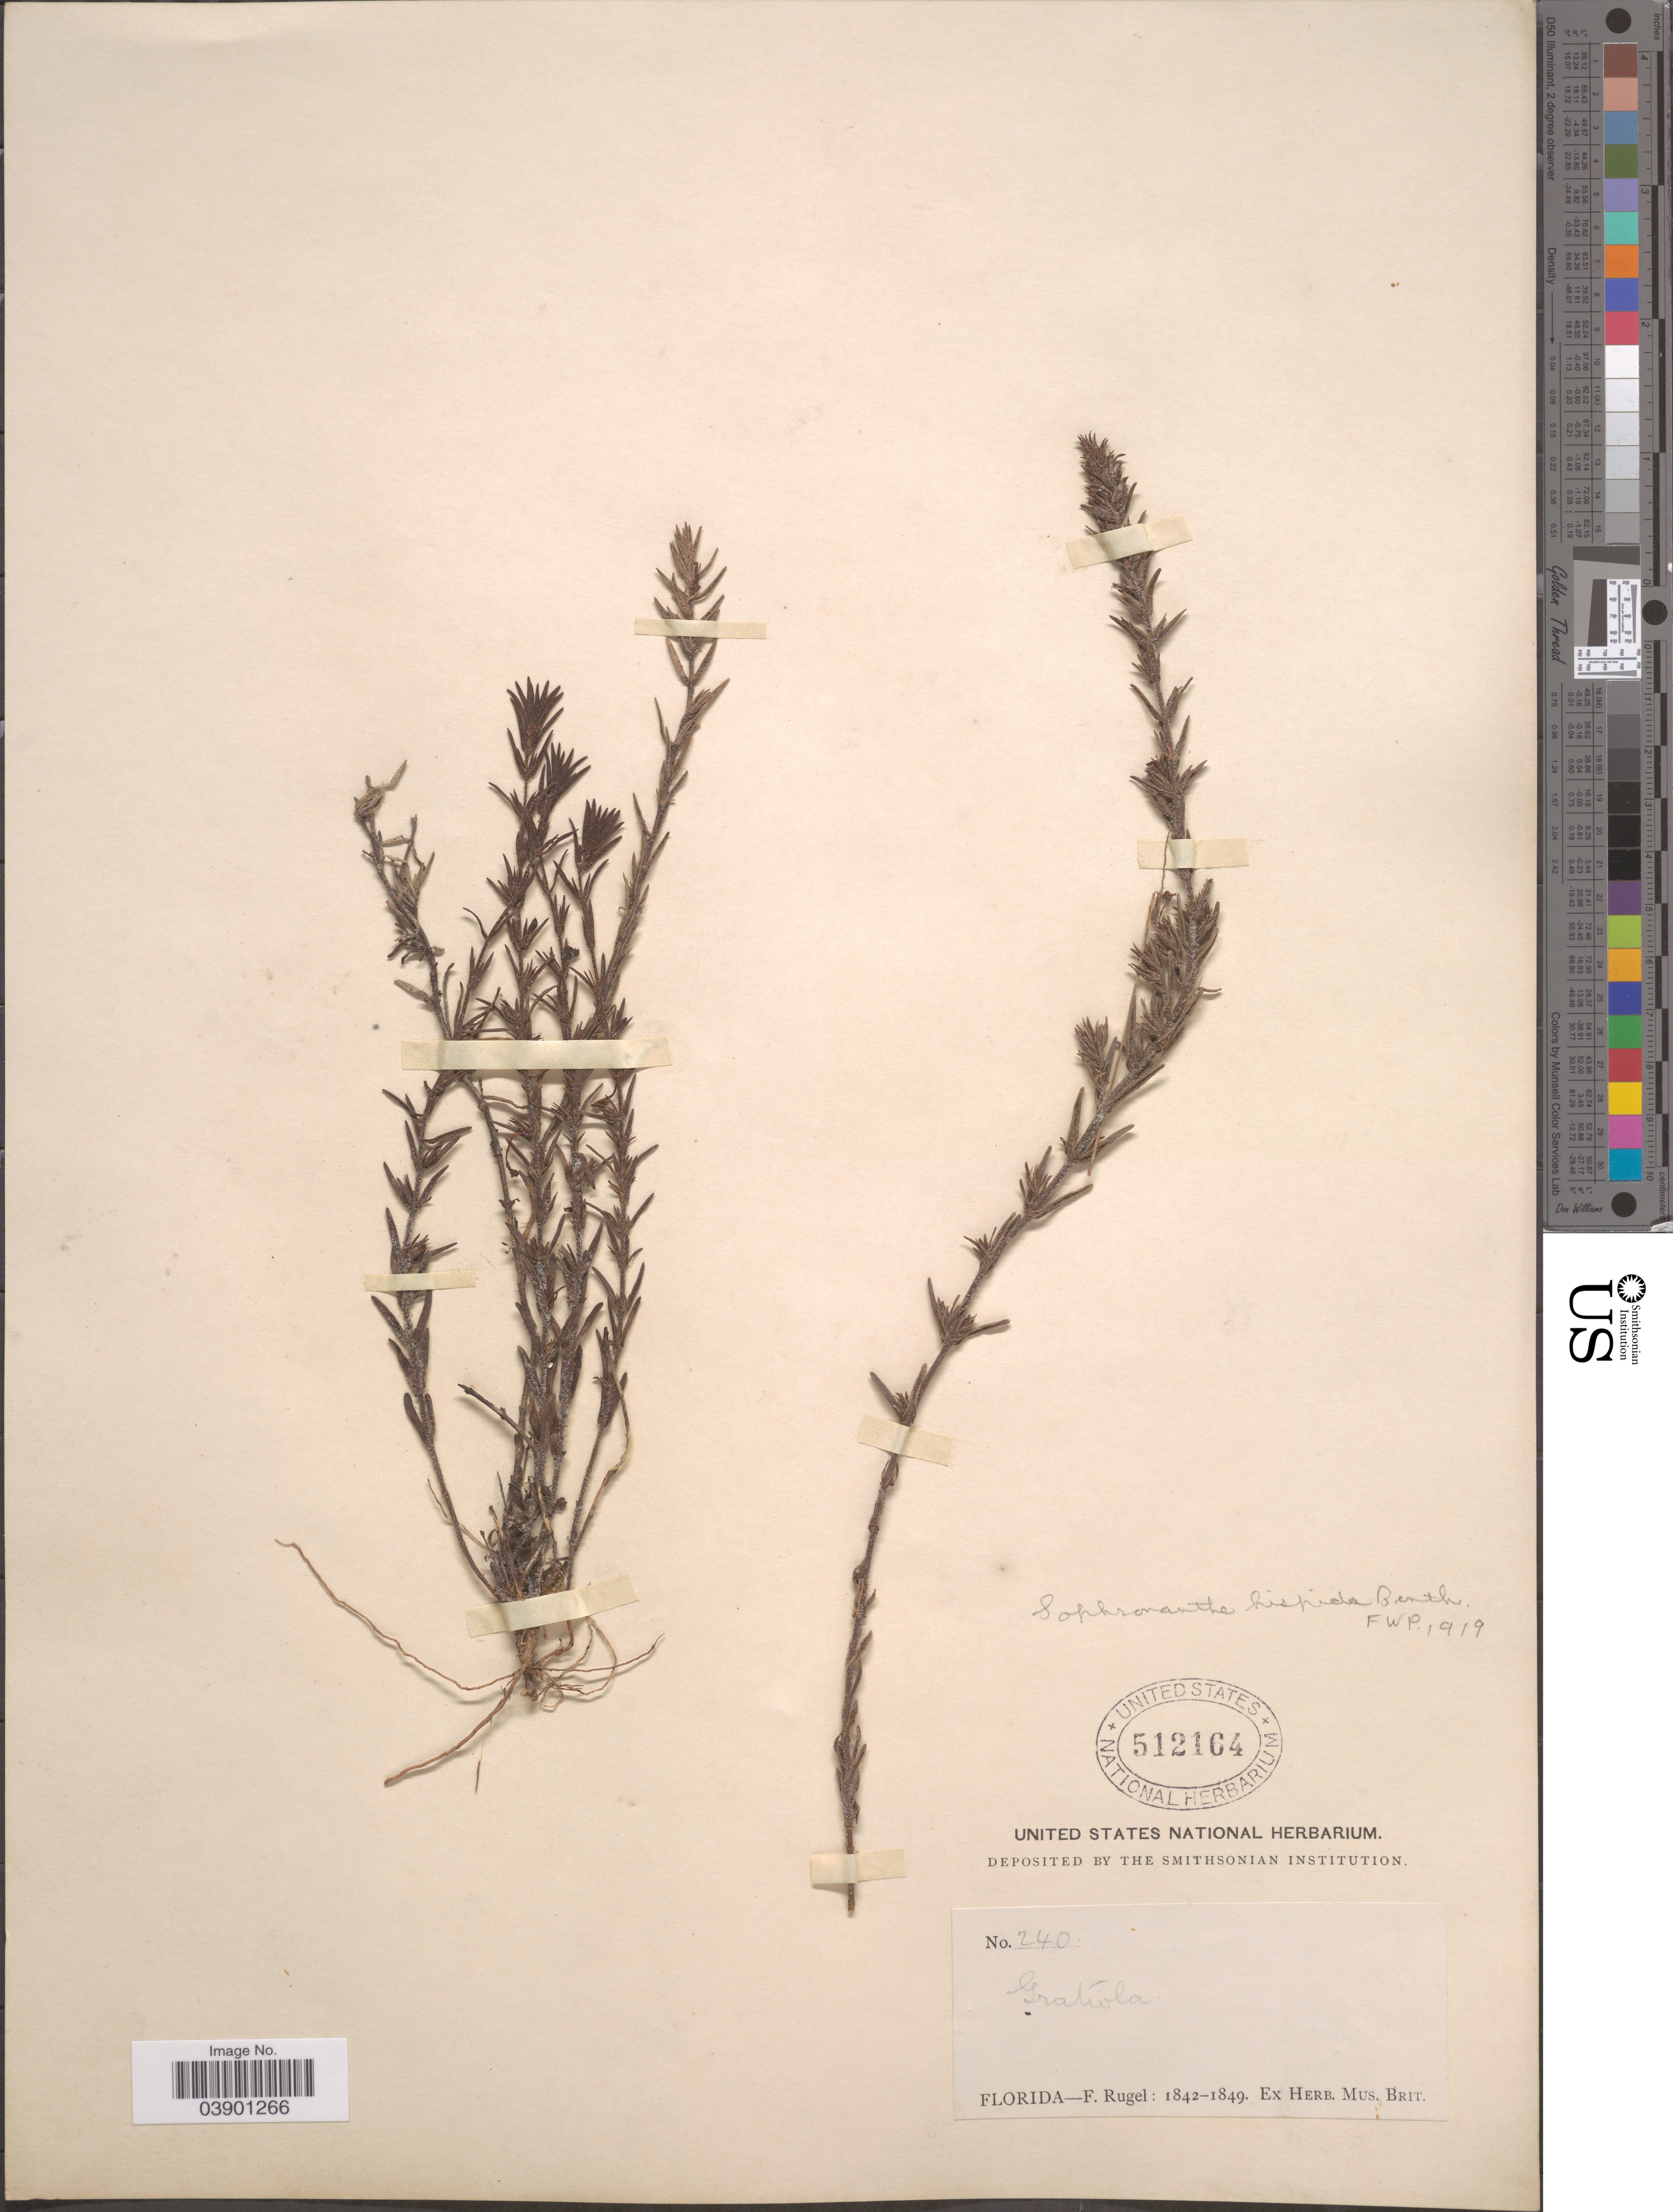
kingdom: Plantae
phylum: Tracheophyta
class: Magnoliopsida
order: Lamiales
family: Plantaginaceae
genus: Sophronanthe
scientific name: Sophronanthe hispida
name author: Benth. ex Lindl.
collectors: F. Rugel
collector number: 240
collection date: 1842/1849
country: United States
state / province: Florida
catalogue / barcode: US 512164